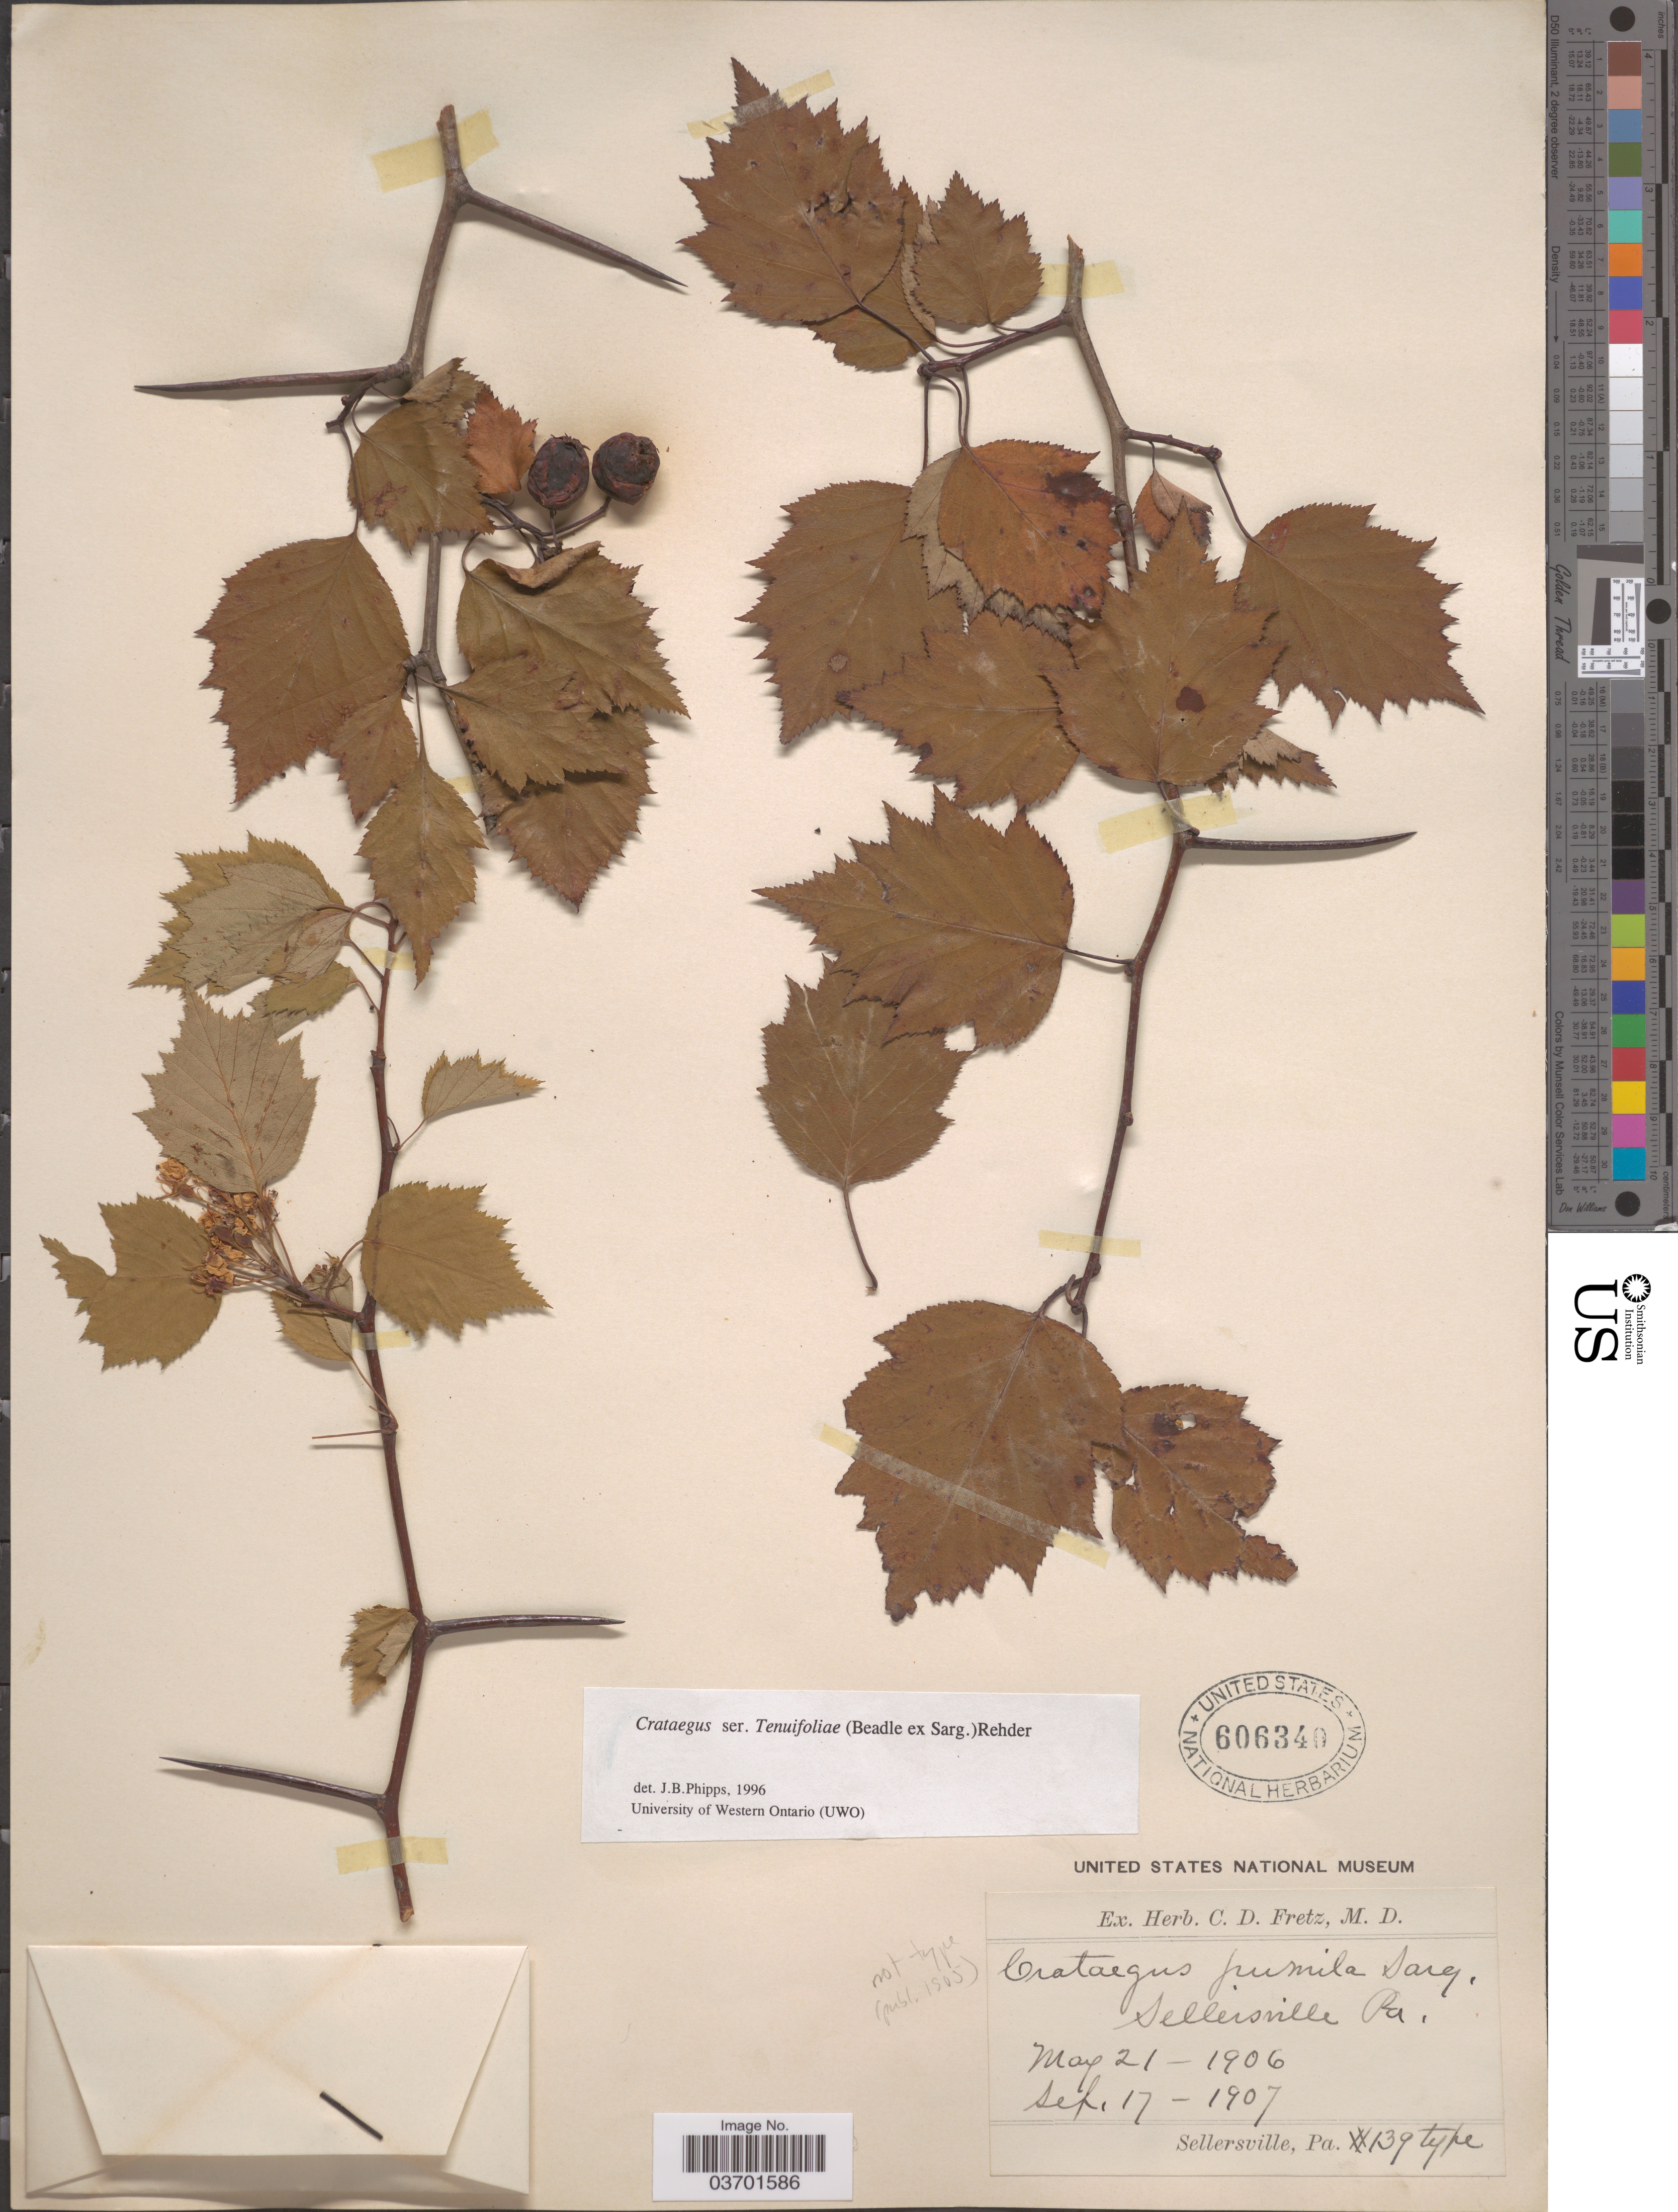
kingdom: Plantae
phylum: Tracheophyta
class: Magnoliopsida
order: Rosales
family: Rosaceae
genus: Crataegus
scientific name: Crataegus pumila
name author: Sarg.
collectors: ex herb. C.D. Fretz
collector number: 139type?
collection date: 1906-05-21/1907-09-17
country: United States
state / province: Pennsylvania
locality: Sellersville.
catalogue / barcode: US 606340